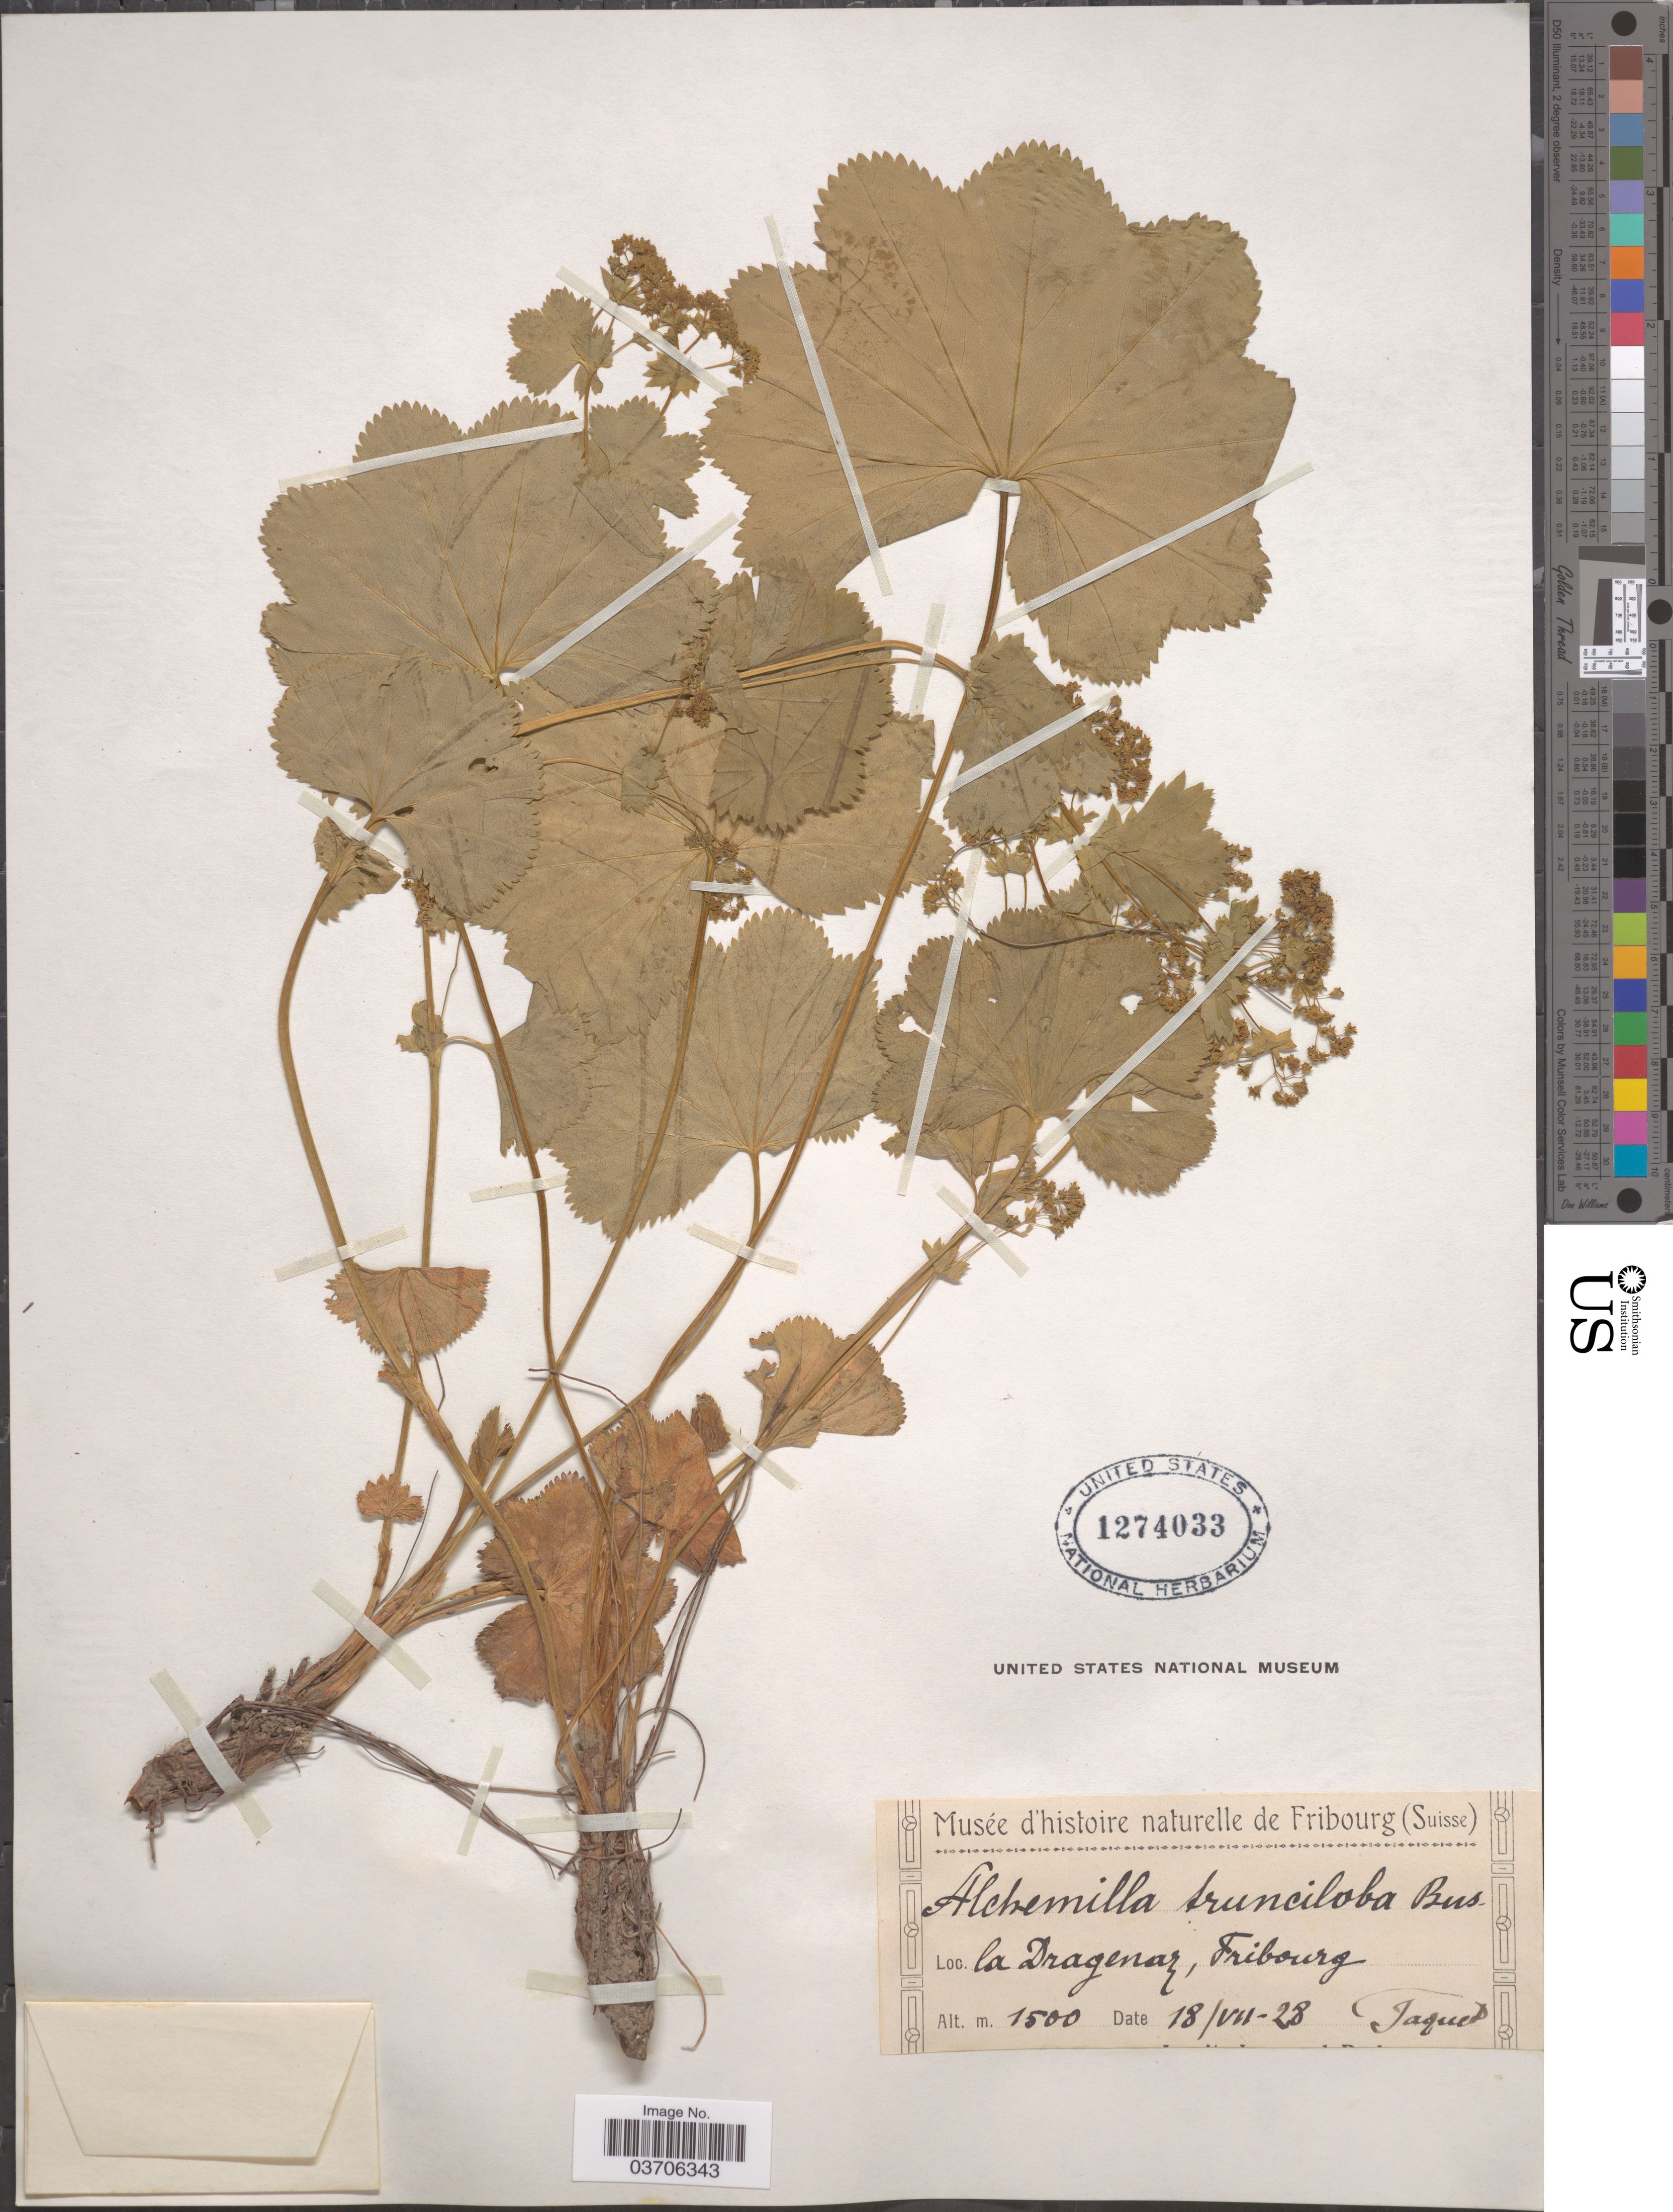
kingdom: Plantae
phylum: Tracheophyta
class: Magnoliopsida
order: Rosales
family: Rosaceae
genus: Alchemilla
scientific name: Alchemilla trunciloba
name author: Buser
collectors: -. Jaquet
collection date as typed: Transcribed d/m/y: 18/7/28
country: Switzerland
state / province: Fribourg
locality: La Dragenaz.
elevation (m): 1500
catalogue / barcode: US 1274033